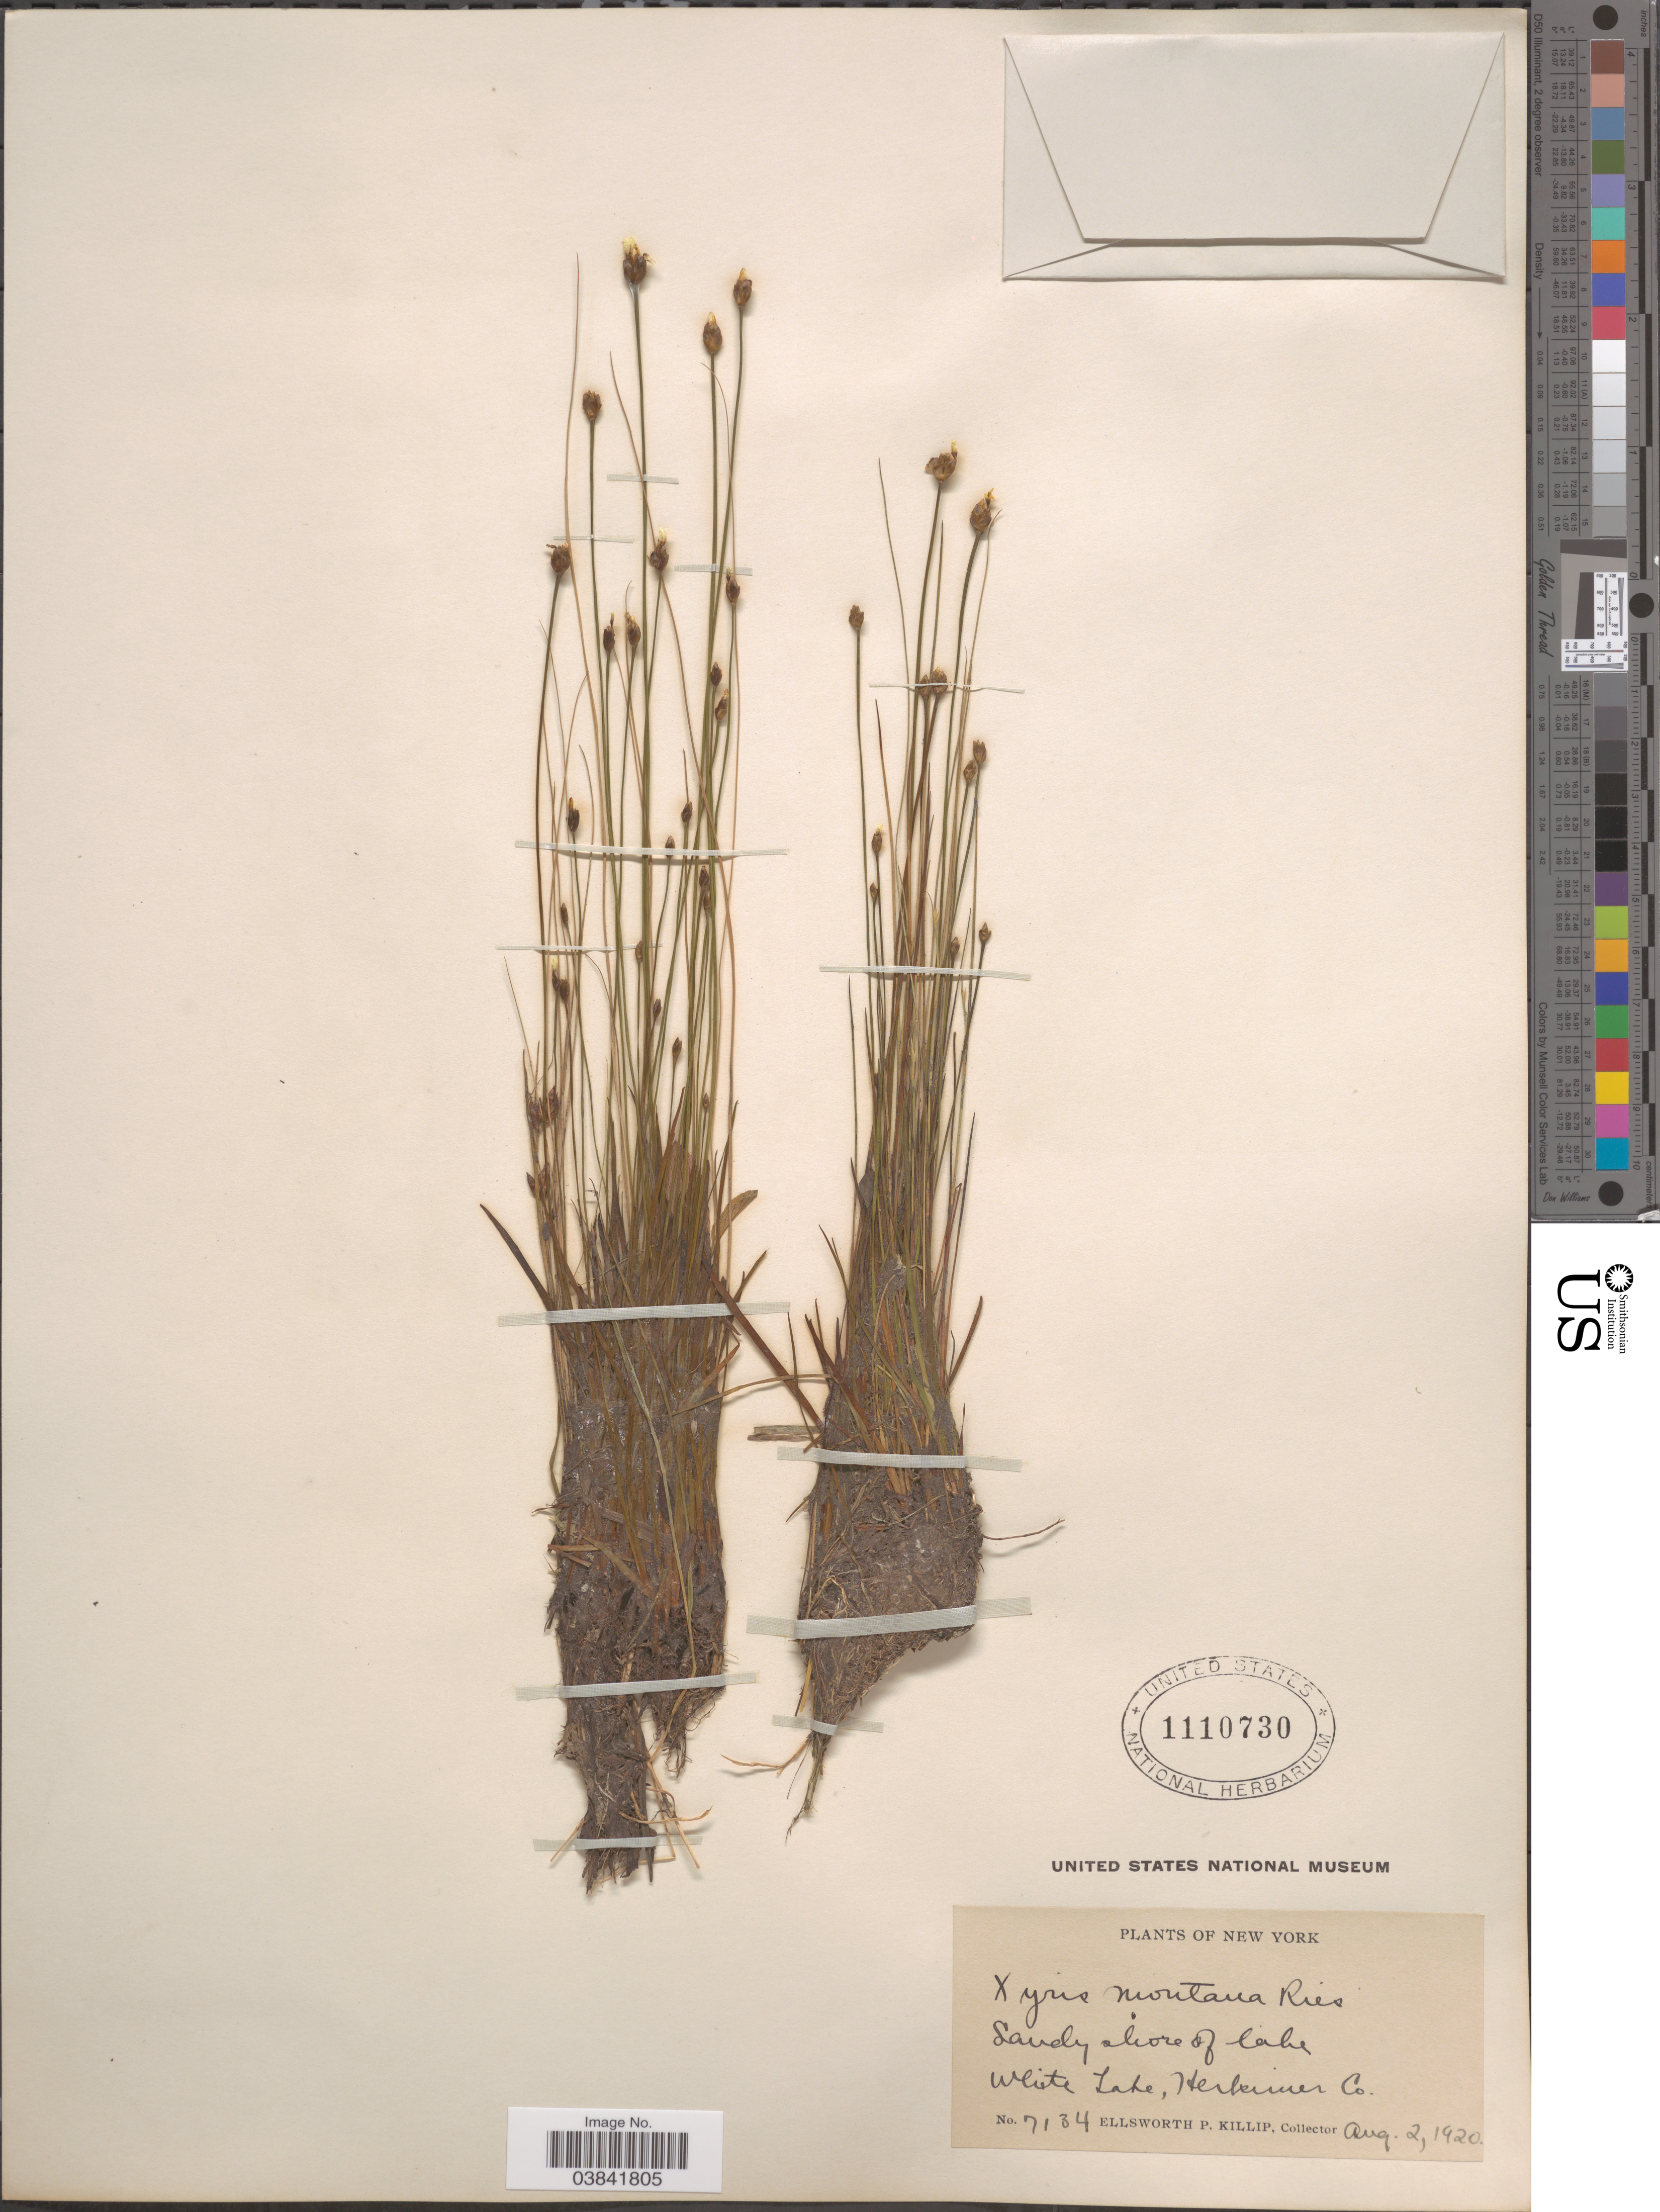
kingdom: Plantae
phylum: Tracheophyta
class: Liliopsida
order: Poales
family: Xyridaceae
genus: Xyris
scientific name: Xyris montana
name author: Ries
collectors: E. P. Killip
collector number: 7134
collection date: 1920-08-02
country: United States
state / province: New York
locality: Sandy shore of lake. White Lake, Herkimer Co.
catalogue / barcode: US 1110730